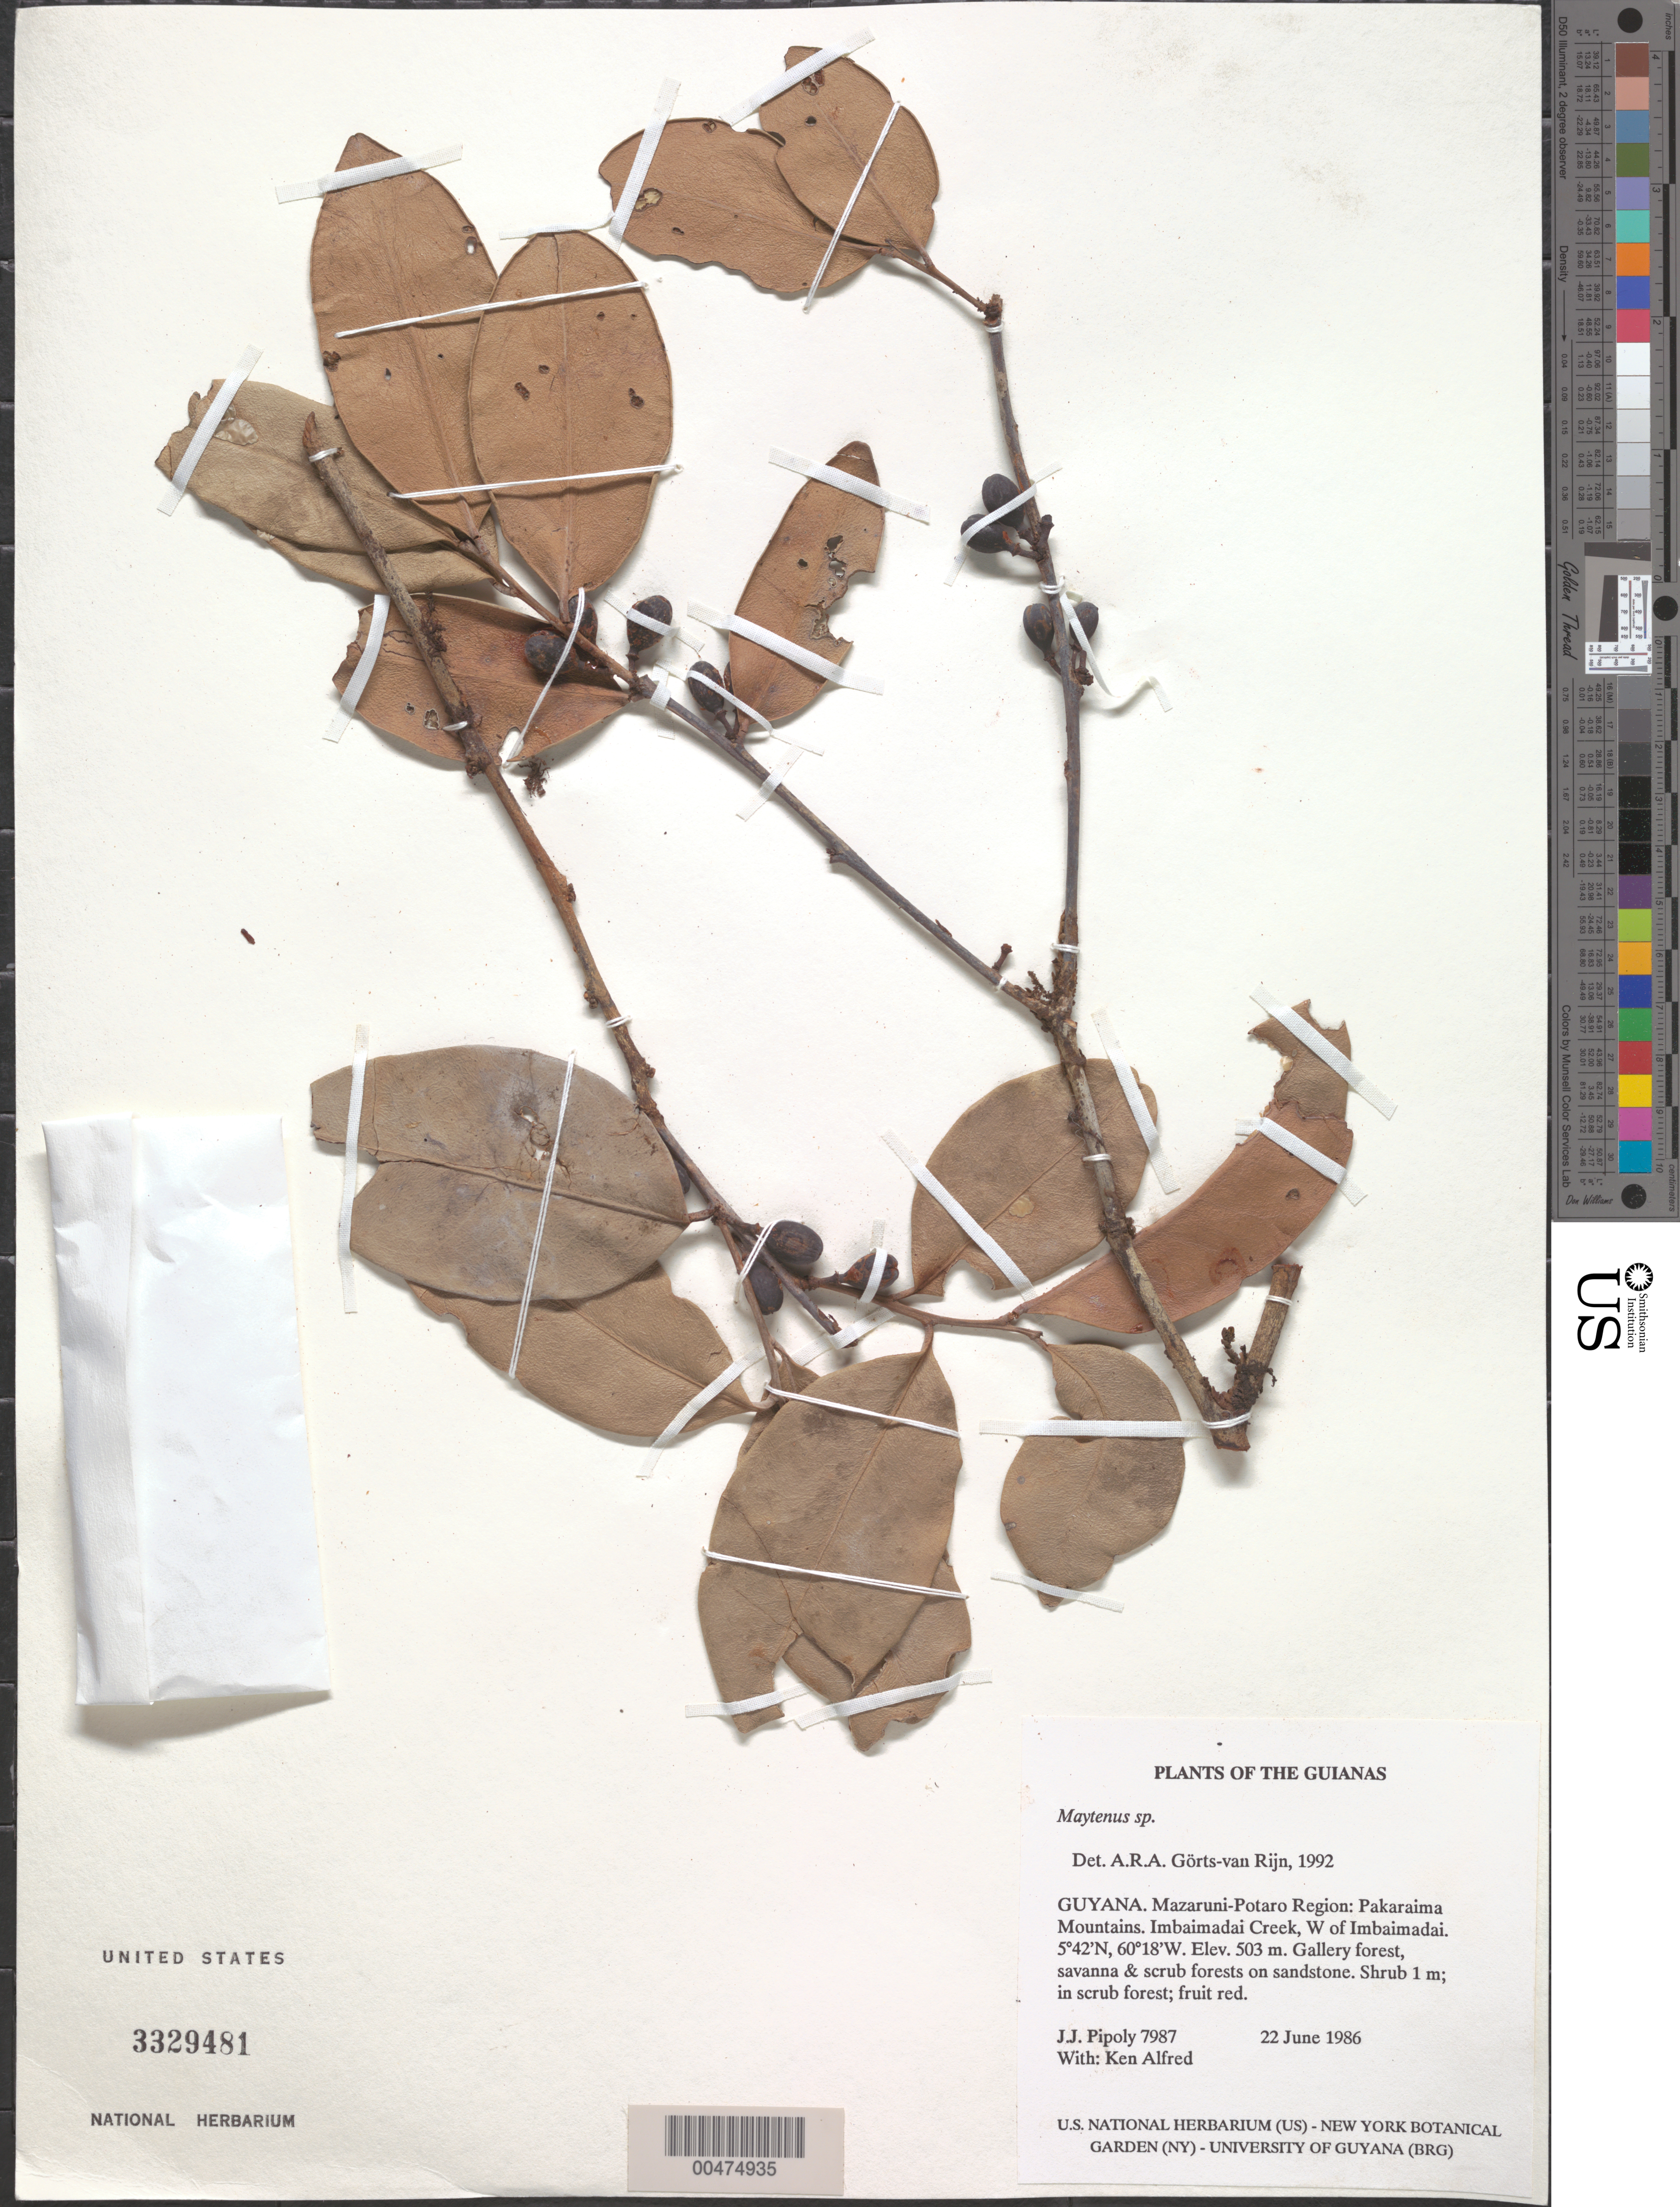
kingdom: Plantae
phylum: Tracheophyta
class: Magnoliopsida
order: Celastrales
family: Celastraceae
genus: Maytenus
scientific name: Maytenus planifolia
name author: A.C. Sm.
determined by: Liesner, R. L.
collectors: J. J. Pipoly & K. Alfred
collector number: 7987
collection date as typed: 22 June 1986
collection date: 1986-06-22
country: Guyana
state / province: Cuyuni-Mazaruni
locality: Pakaraima Mts. Imbaimadai Creek, W of Imbaimadai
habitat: Gallery forest, savanna and scrub forests on sandstone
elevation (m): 503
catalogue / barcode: US 3329481